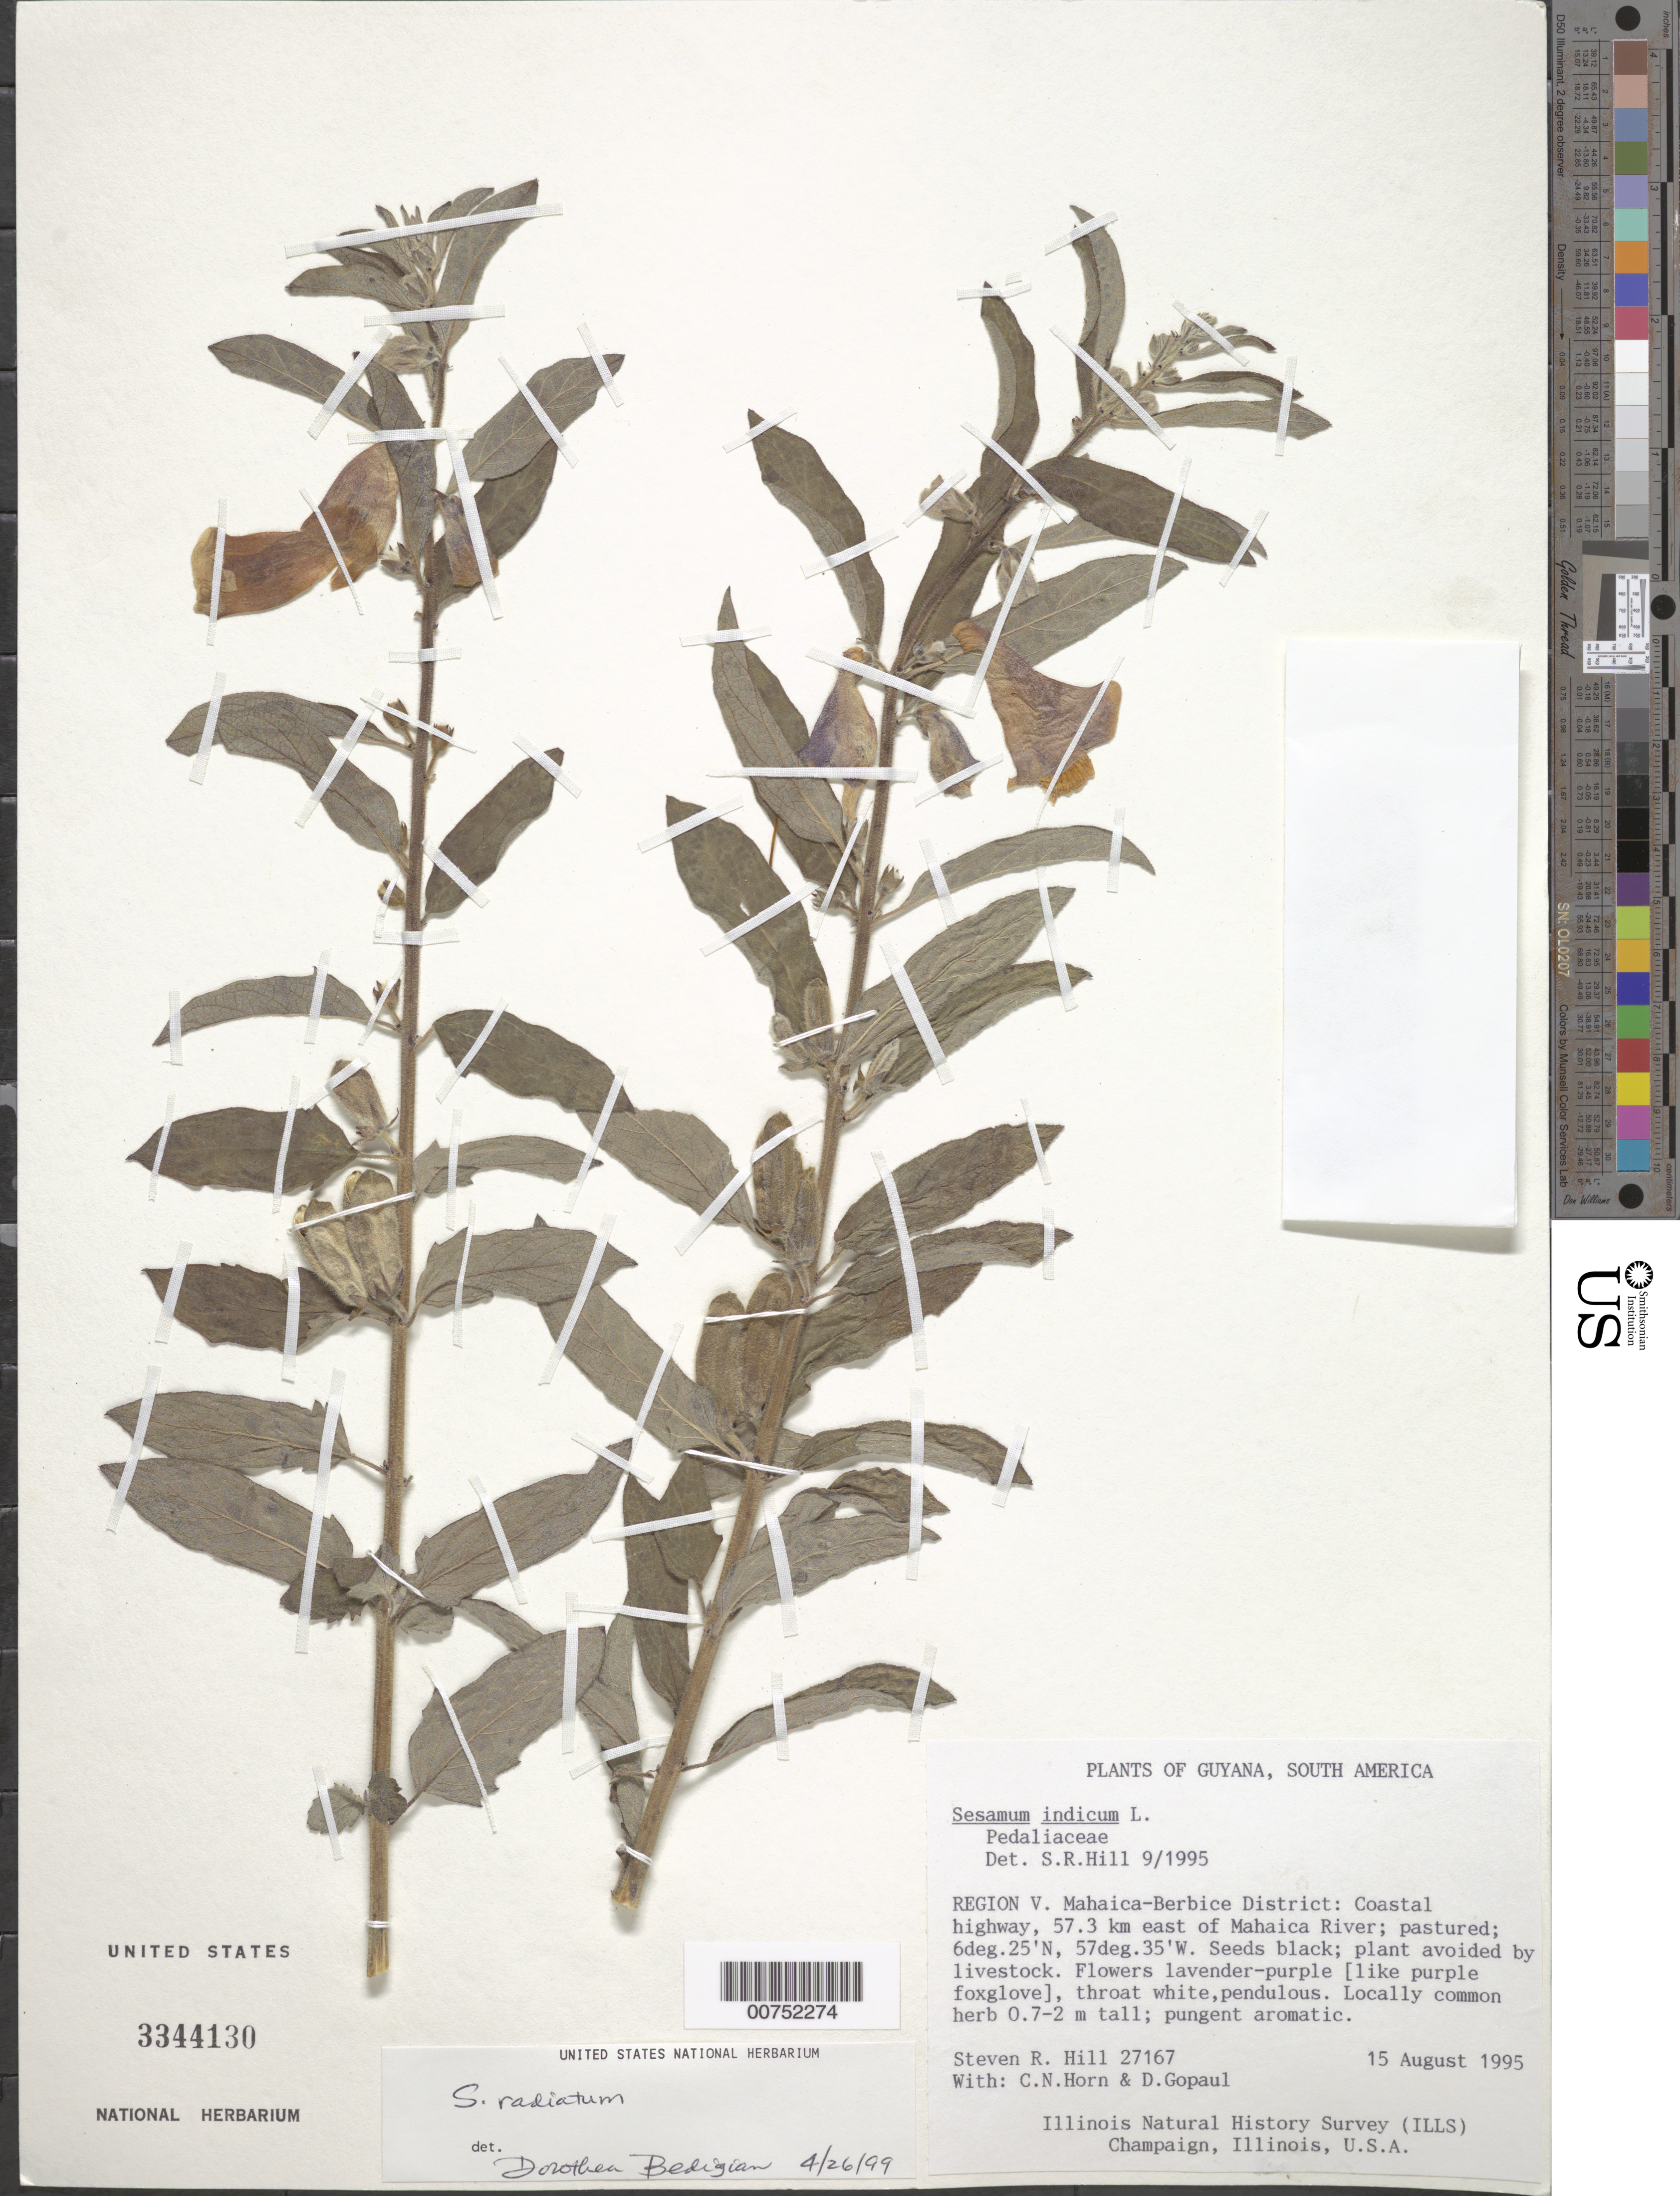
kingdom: Plantae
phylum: Tracheophyta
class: Magnoliopsida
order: Lamiales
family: Pedaliaceae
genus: Sesamum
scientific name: Sesamum radiatum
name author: Schum. & Thonn.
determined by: Hill, Steven R.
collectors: S. R. Hill, C. N. Horn & D. Gopaul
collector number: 27167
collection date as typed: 15-Aug-95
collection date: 1995-08-15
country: Guyana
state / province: Mahaica-Berbice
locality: Mahaica R., 57.3 km E of on coastal hwy.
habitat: Pasture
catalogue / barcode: US 3344130